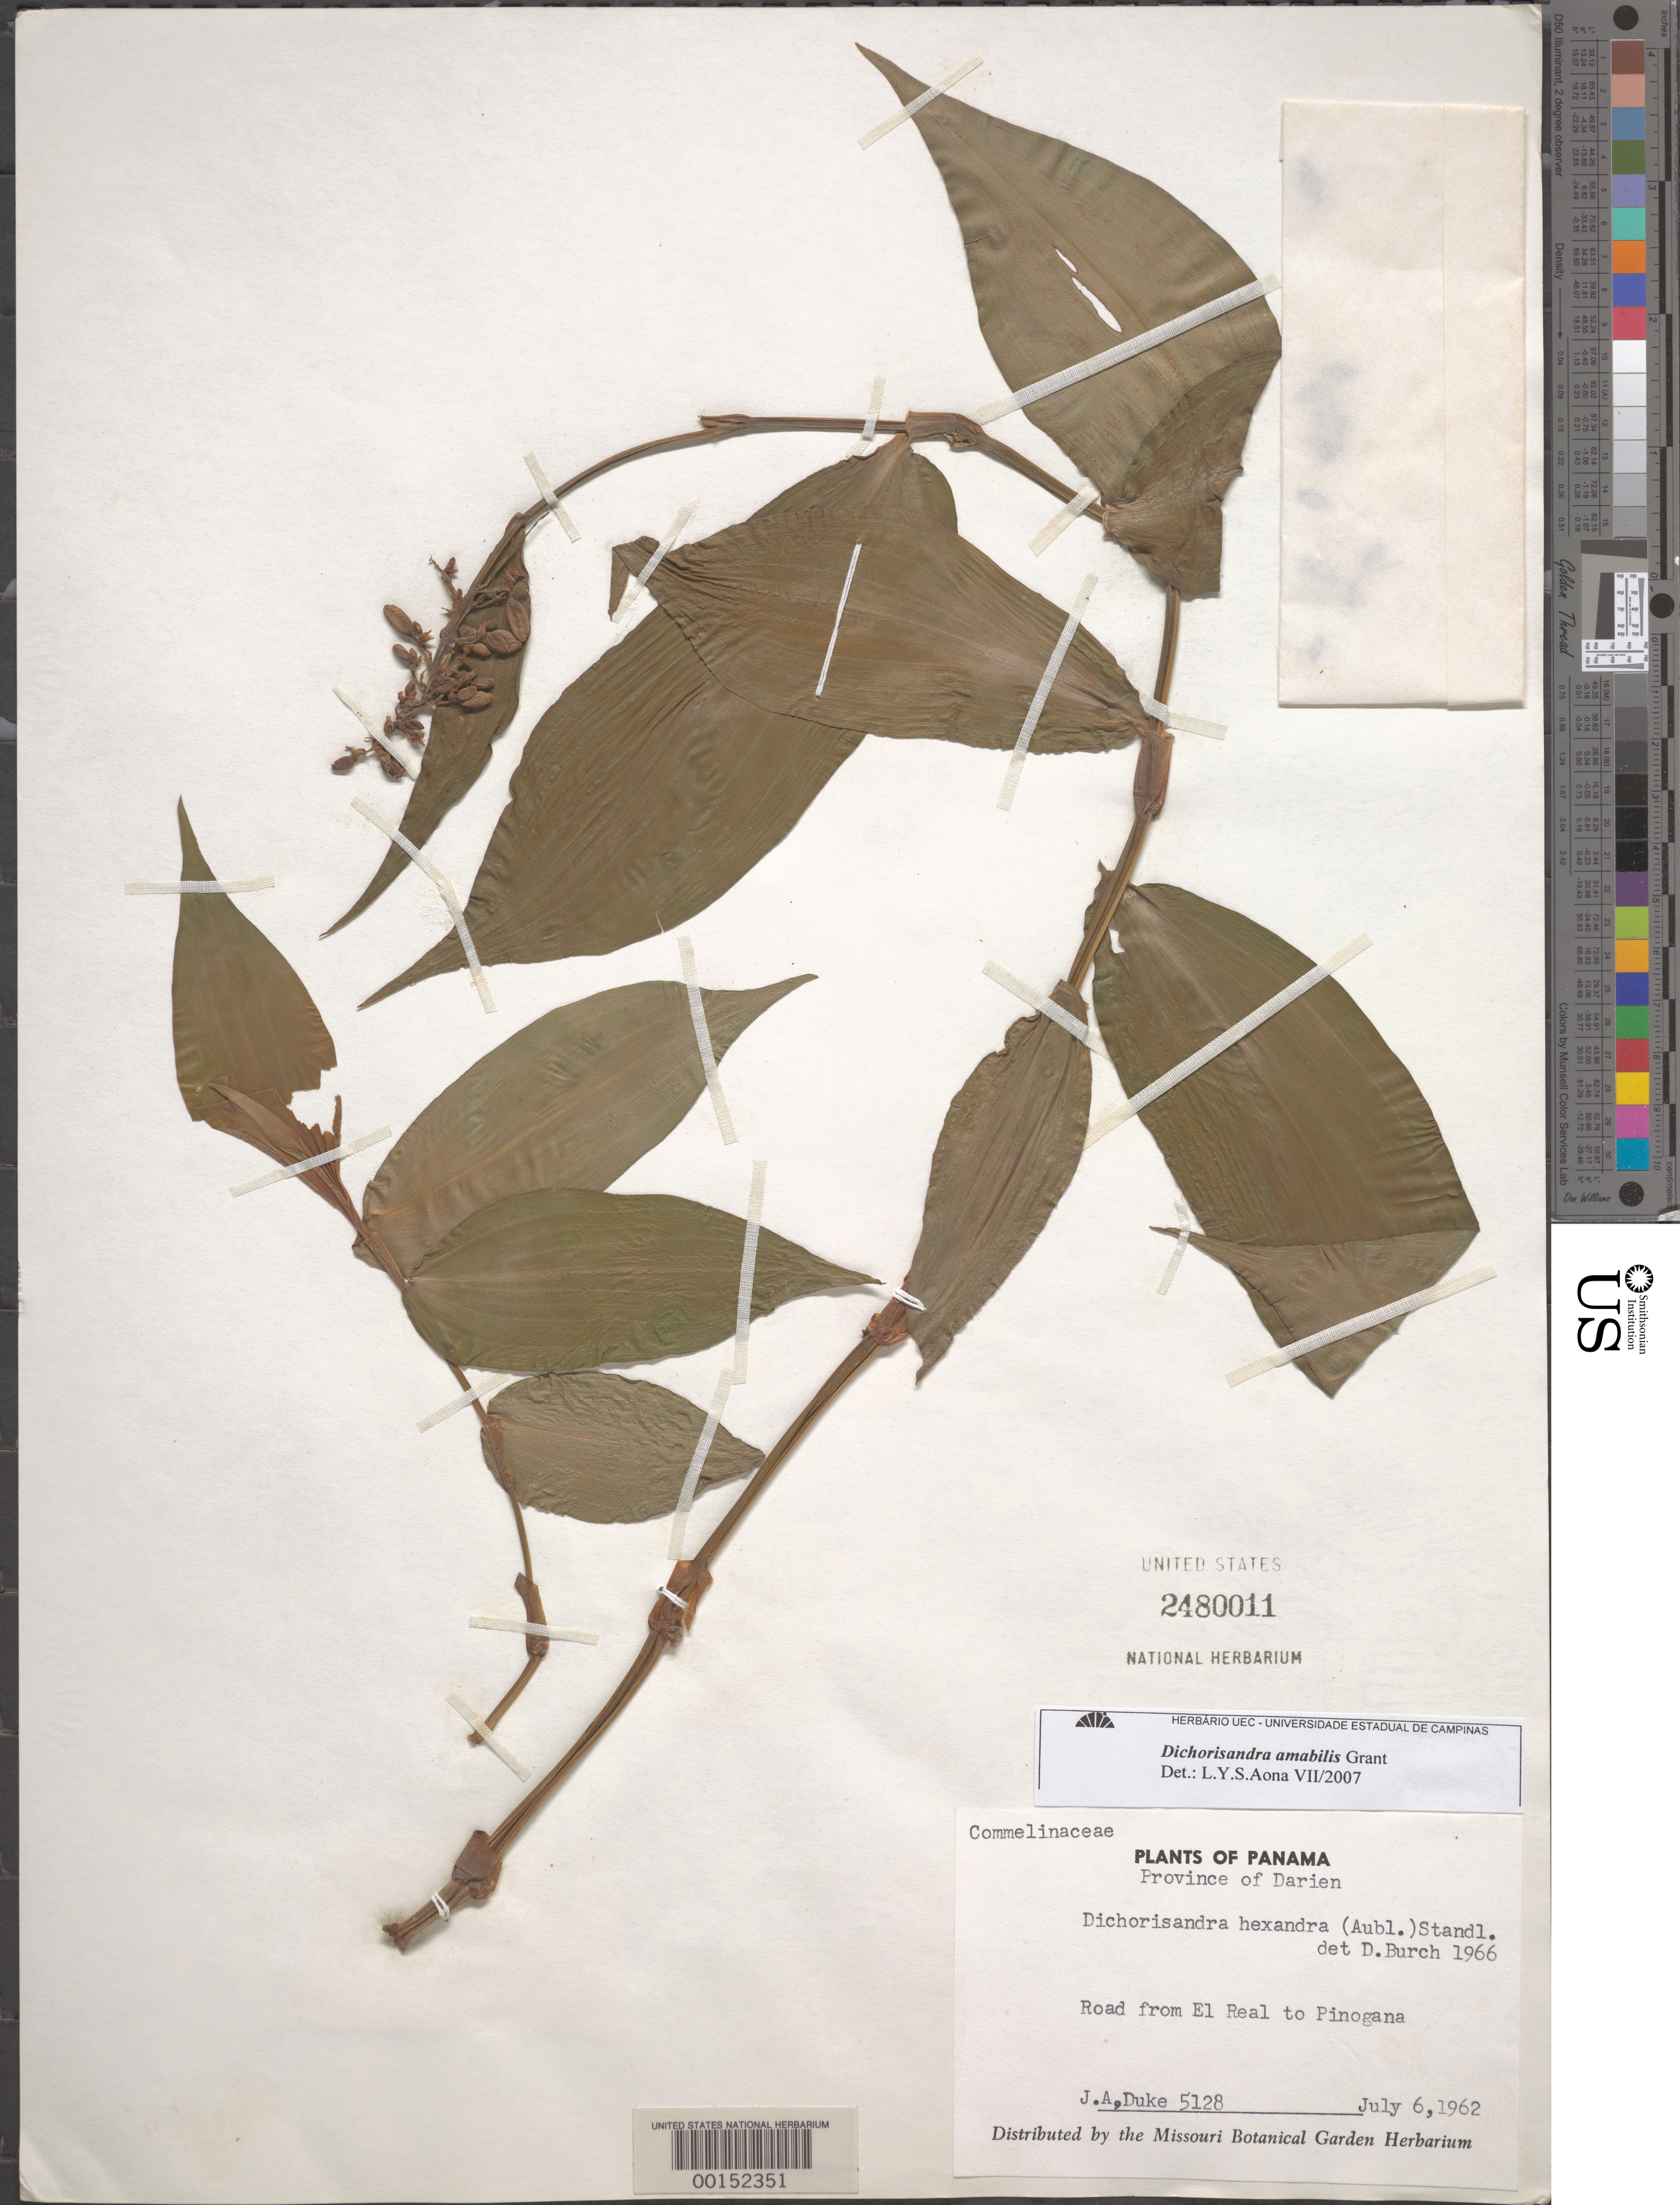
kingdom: Plantae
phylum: Tracheophyta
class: Liliopsida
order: Commelinales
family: Commelinaceae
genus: Dichorisandra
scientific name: Dichorisandra amabilis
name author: J.R. Grant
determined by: Aona, L. Y. S.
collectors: J. A. Duke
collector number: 5128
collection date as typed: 06 Jul 1962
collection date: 1962-07-06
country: Panama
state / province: Darién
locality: Road from el Real to Pinogana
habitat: Roadside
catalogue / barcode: US 2480011